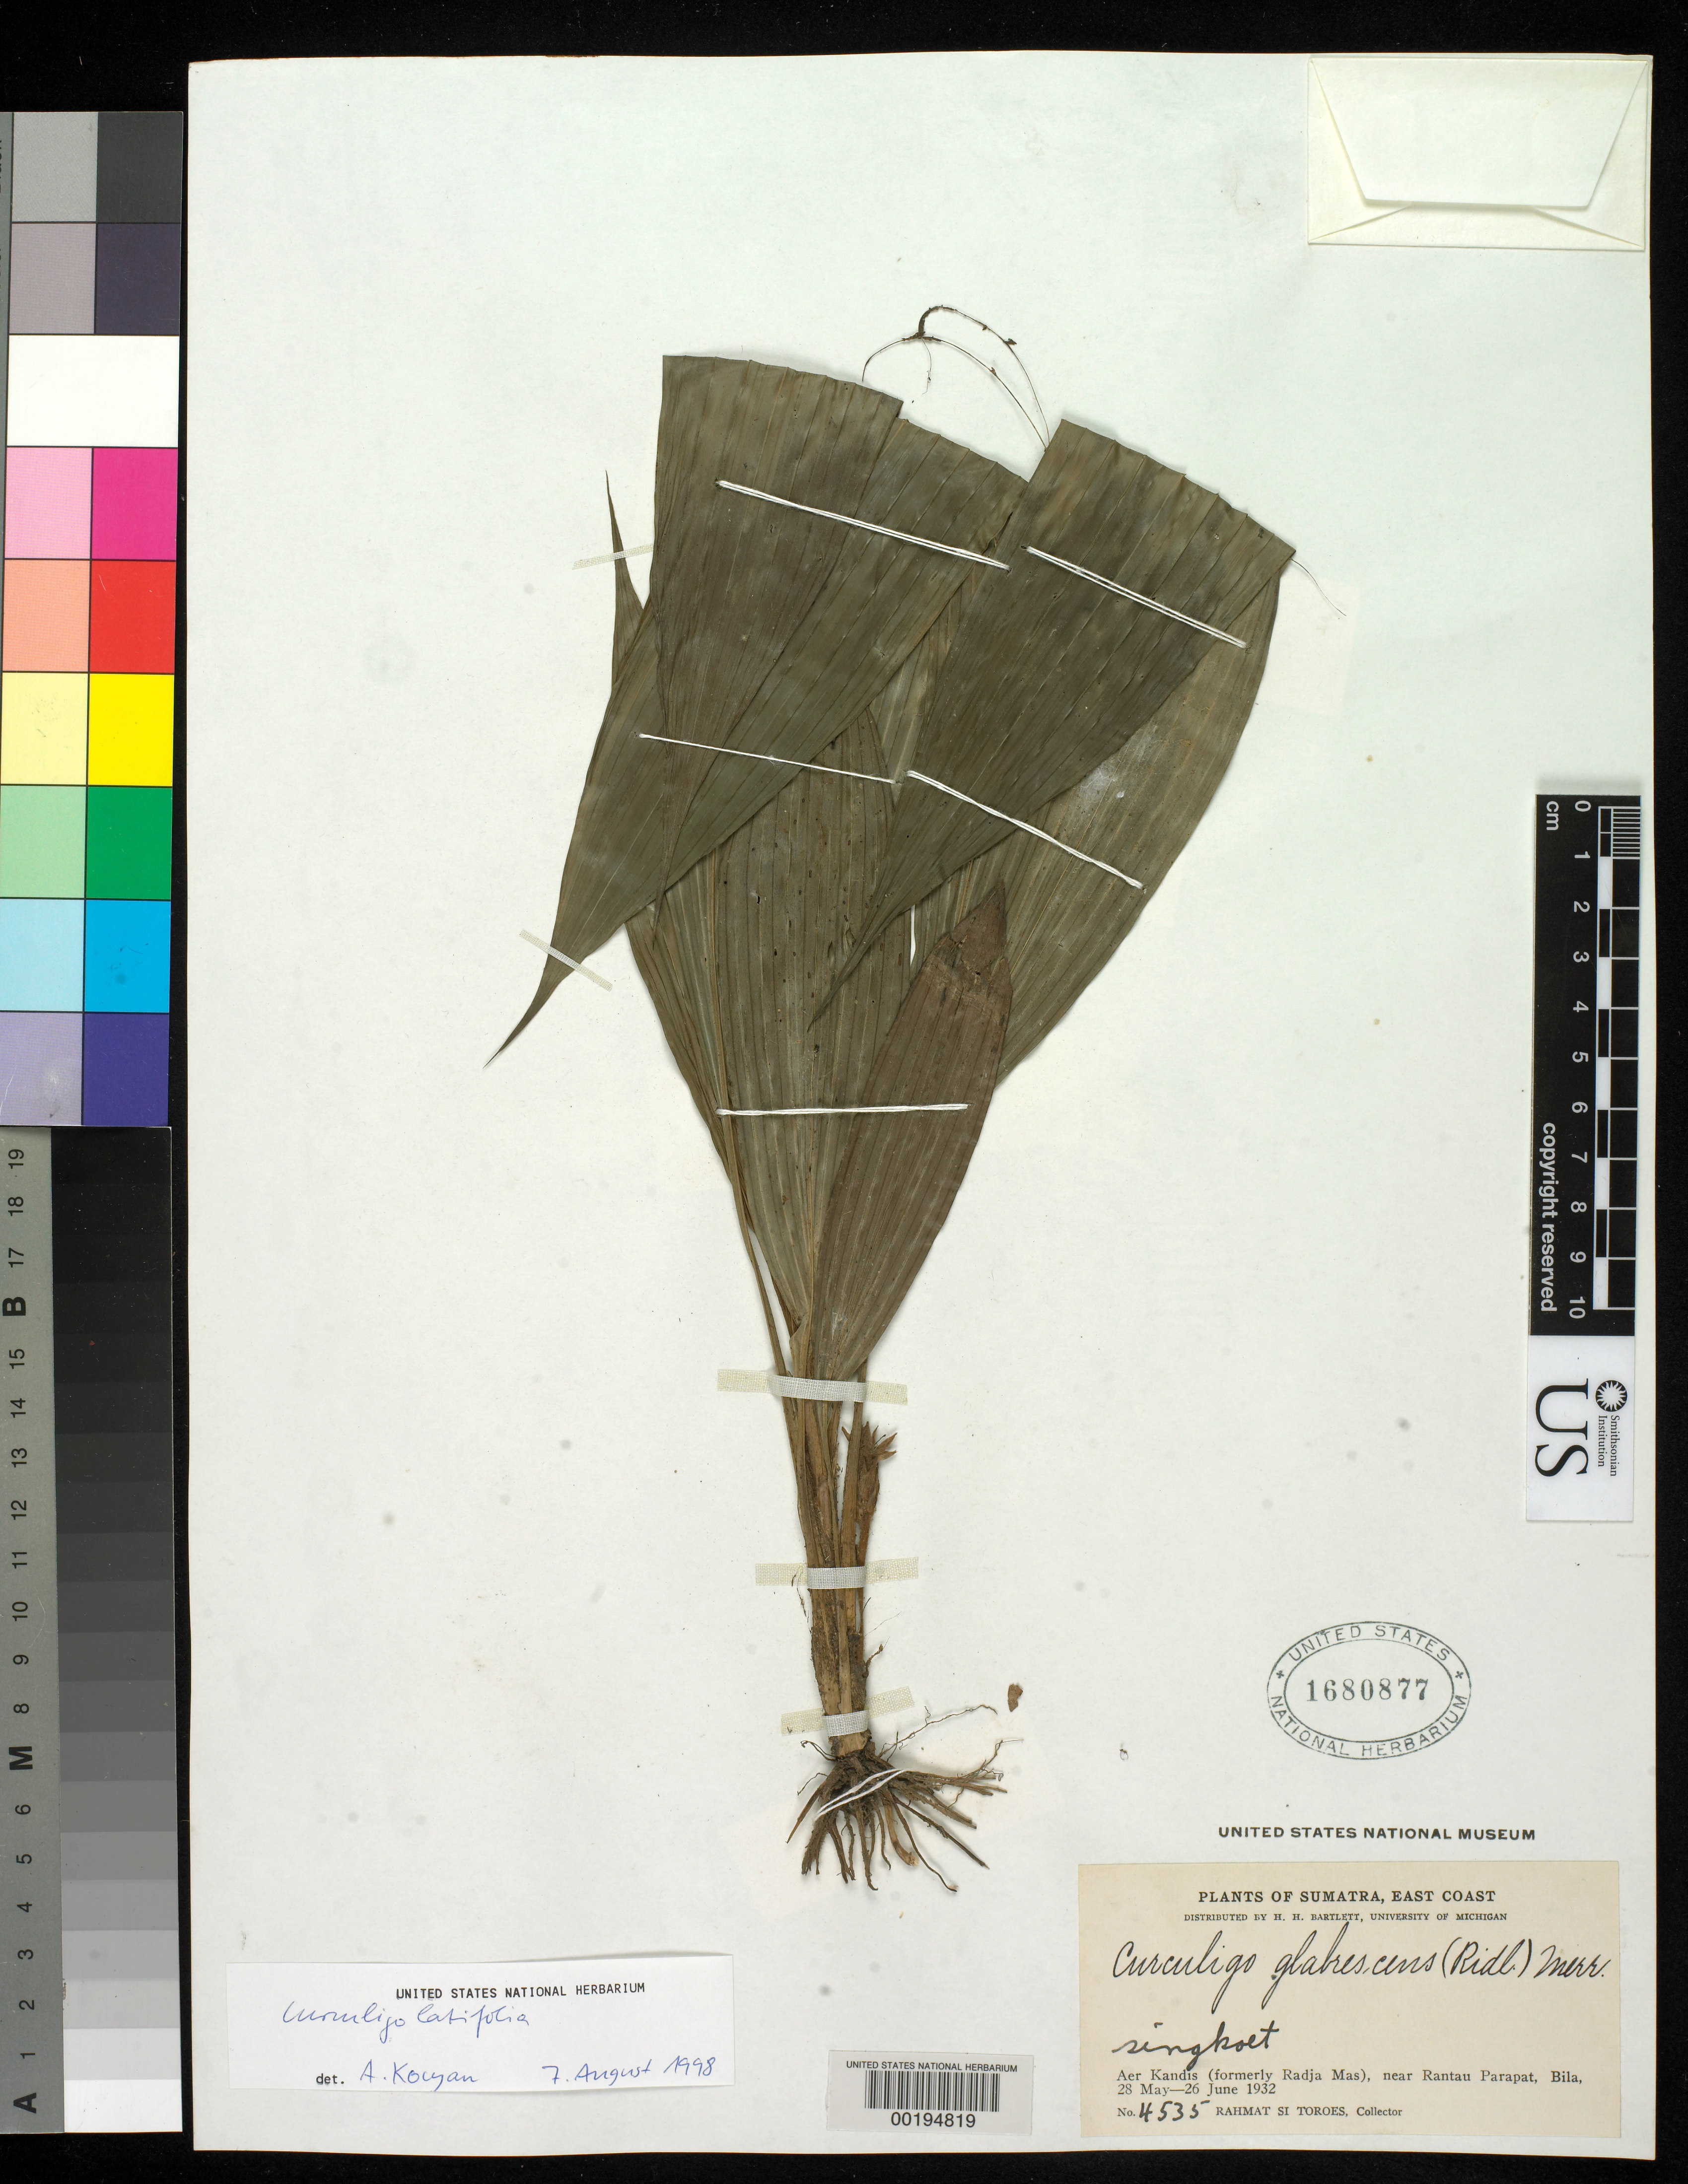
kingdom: Plantae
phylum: Tracheophyta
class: Liliopsida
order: Asparagales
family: Hypoxidaceae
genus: Curculigo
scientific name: Curculigo latifolia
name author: Dryand. ex W.T. Aiton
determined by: Kocyan, Alexander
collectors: Rahmat Si Boeea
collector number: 4535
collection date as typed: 28 May 1932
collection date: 1932-05-28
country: Indonesia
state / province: Sumatra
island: Sumatra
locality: Aer Kandis (formerly Radja Mas), near Rantau Parapat, Bila, Singkoet; e coast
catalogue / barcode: US 1680877